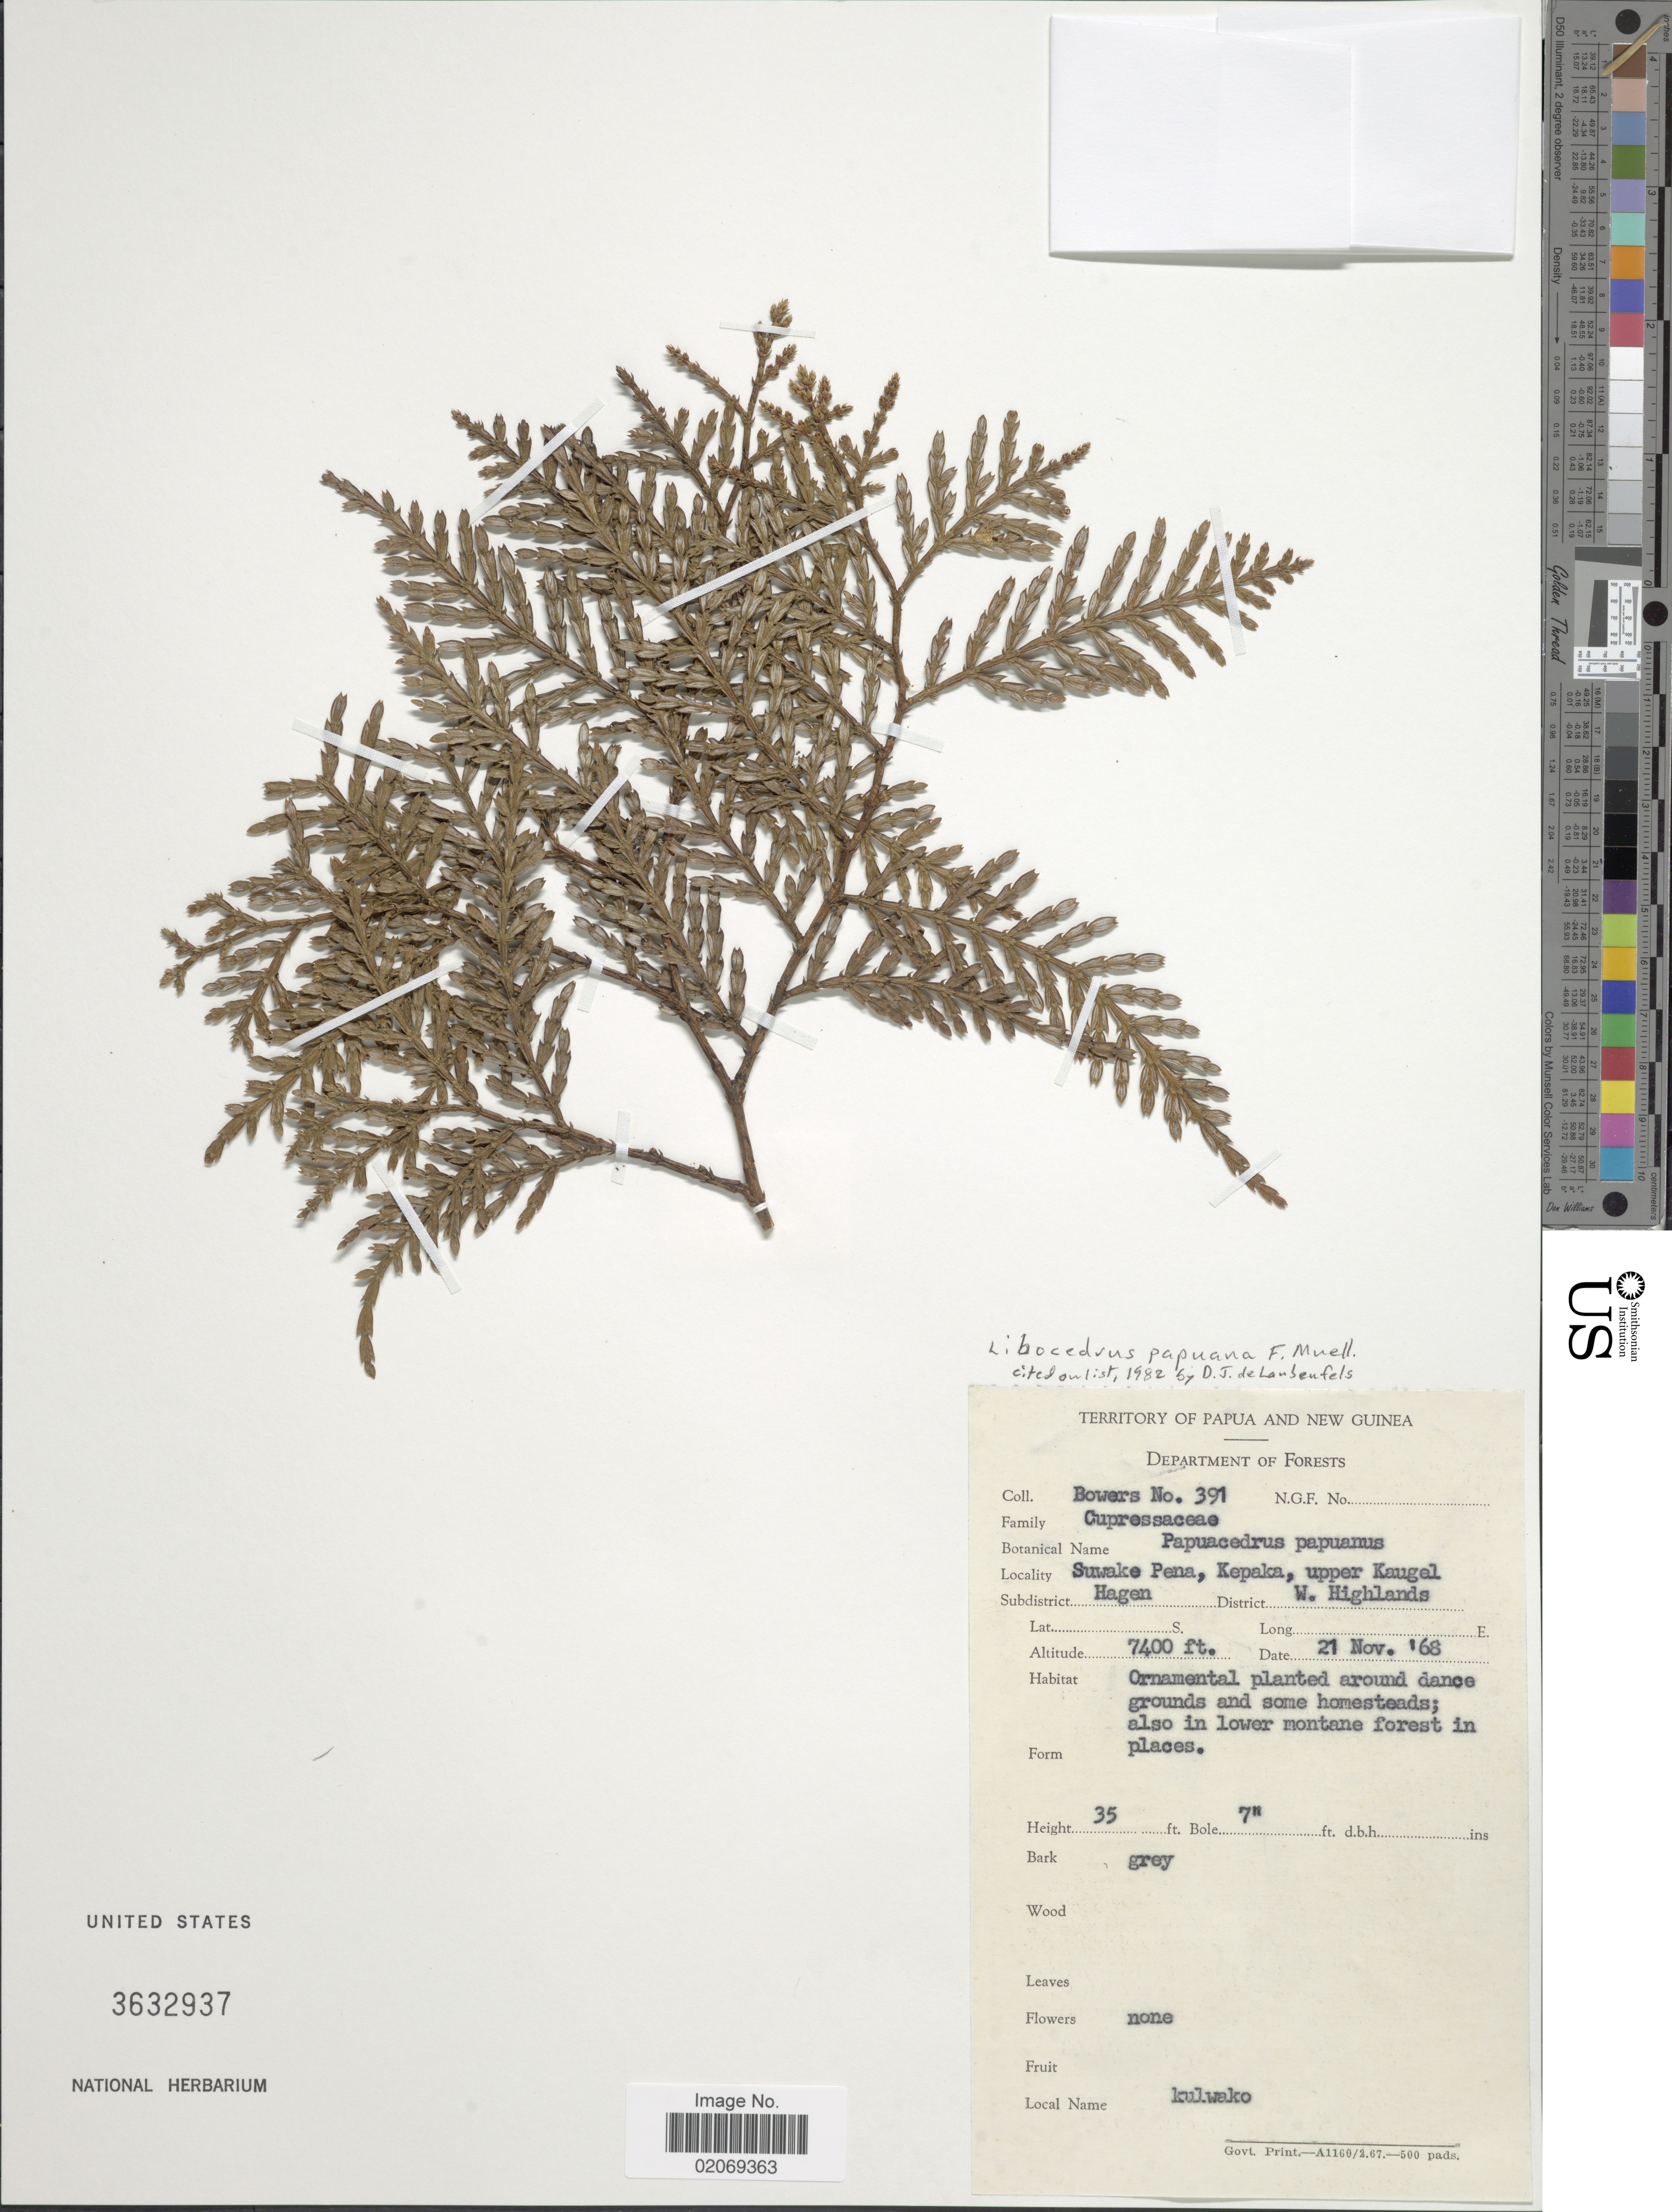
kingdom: Plantae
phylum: Tracheophyta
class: Pinopsida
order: Pinales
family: Cupressaceae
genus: Libocedrus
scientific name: Libocedrus papuana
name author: F. Muell.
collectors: -. Bowers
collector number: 391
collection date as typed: Transcribed d/m/y: 21/11/68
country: Papua New Guinea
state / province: Western Highlands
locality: Territory of Papua and New Guinea, Department of Forest, Suwake Pena, kepaka, upper Kaugel, Subdistrict Hagen, District W. Highlands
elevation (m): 2256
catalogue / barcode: US 3632937